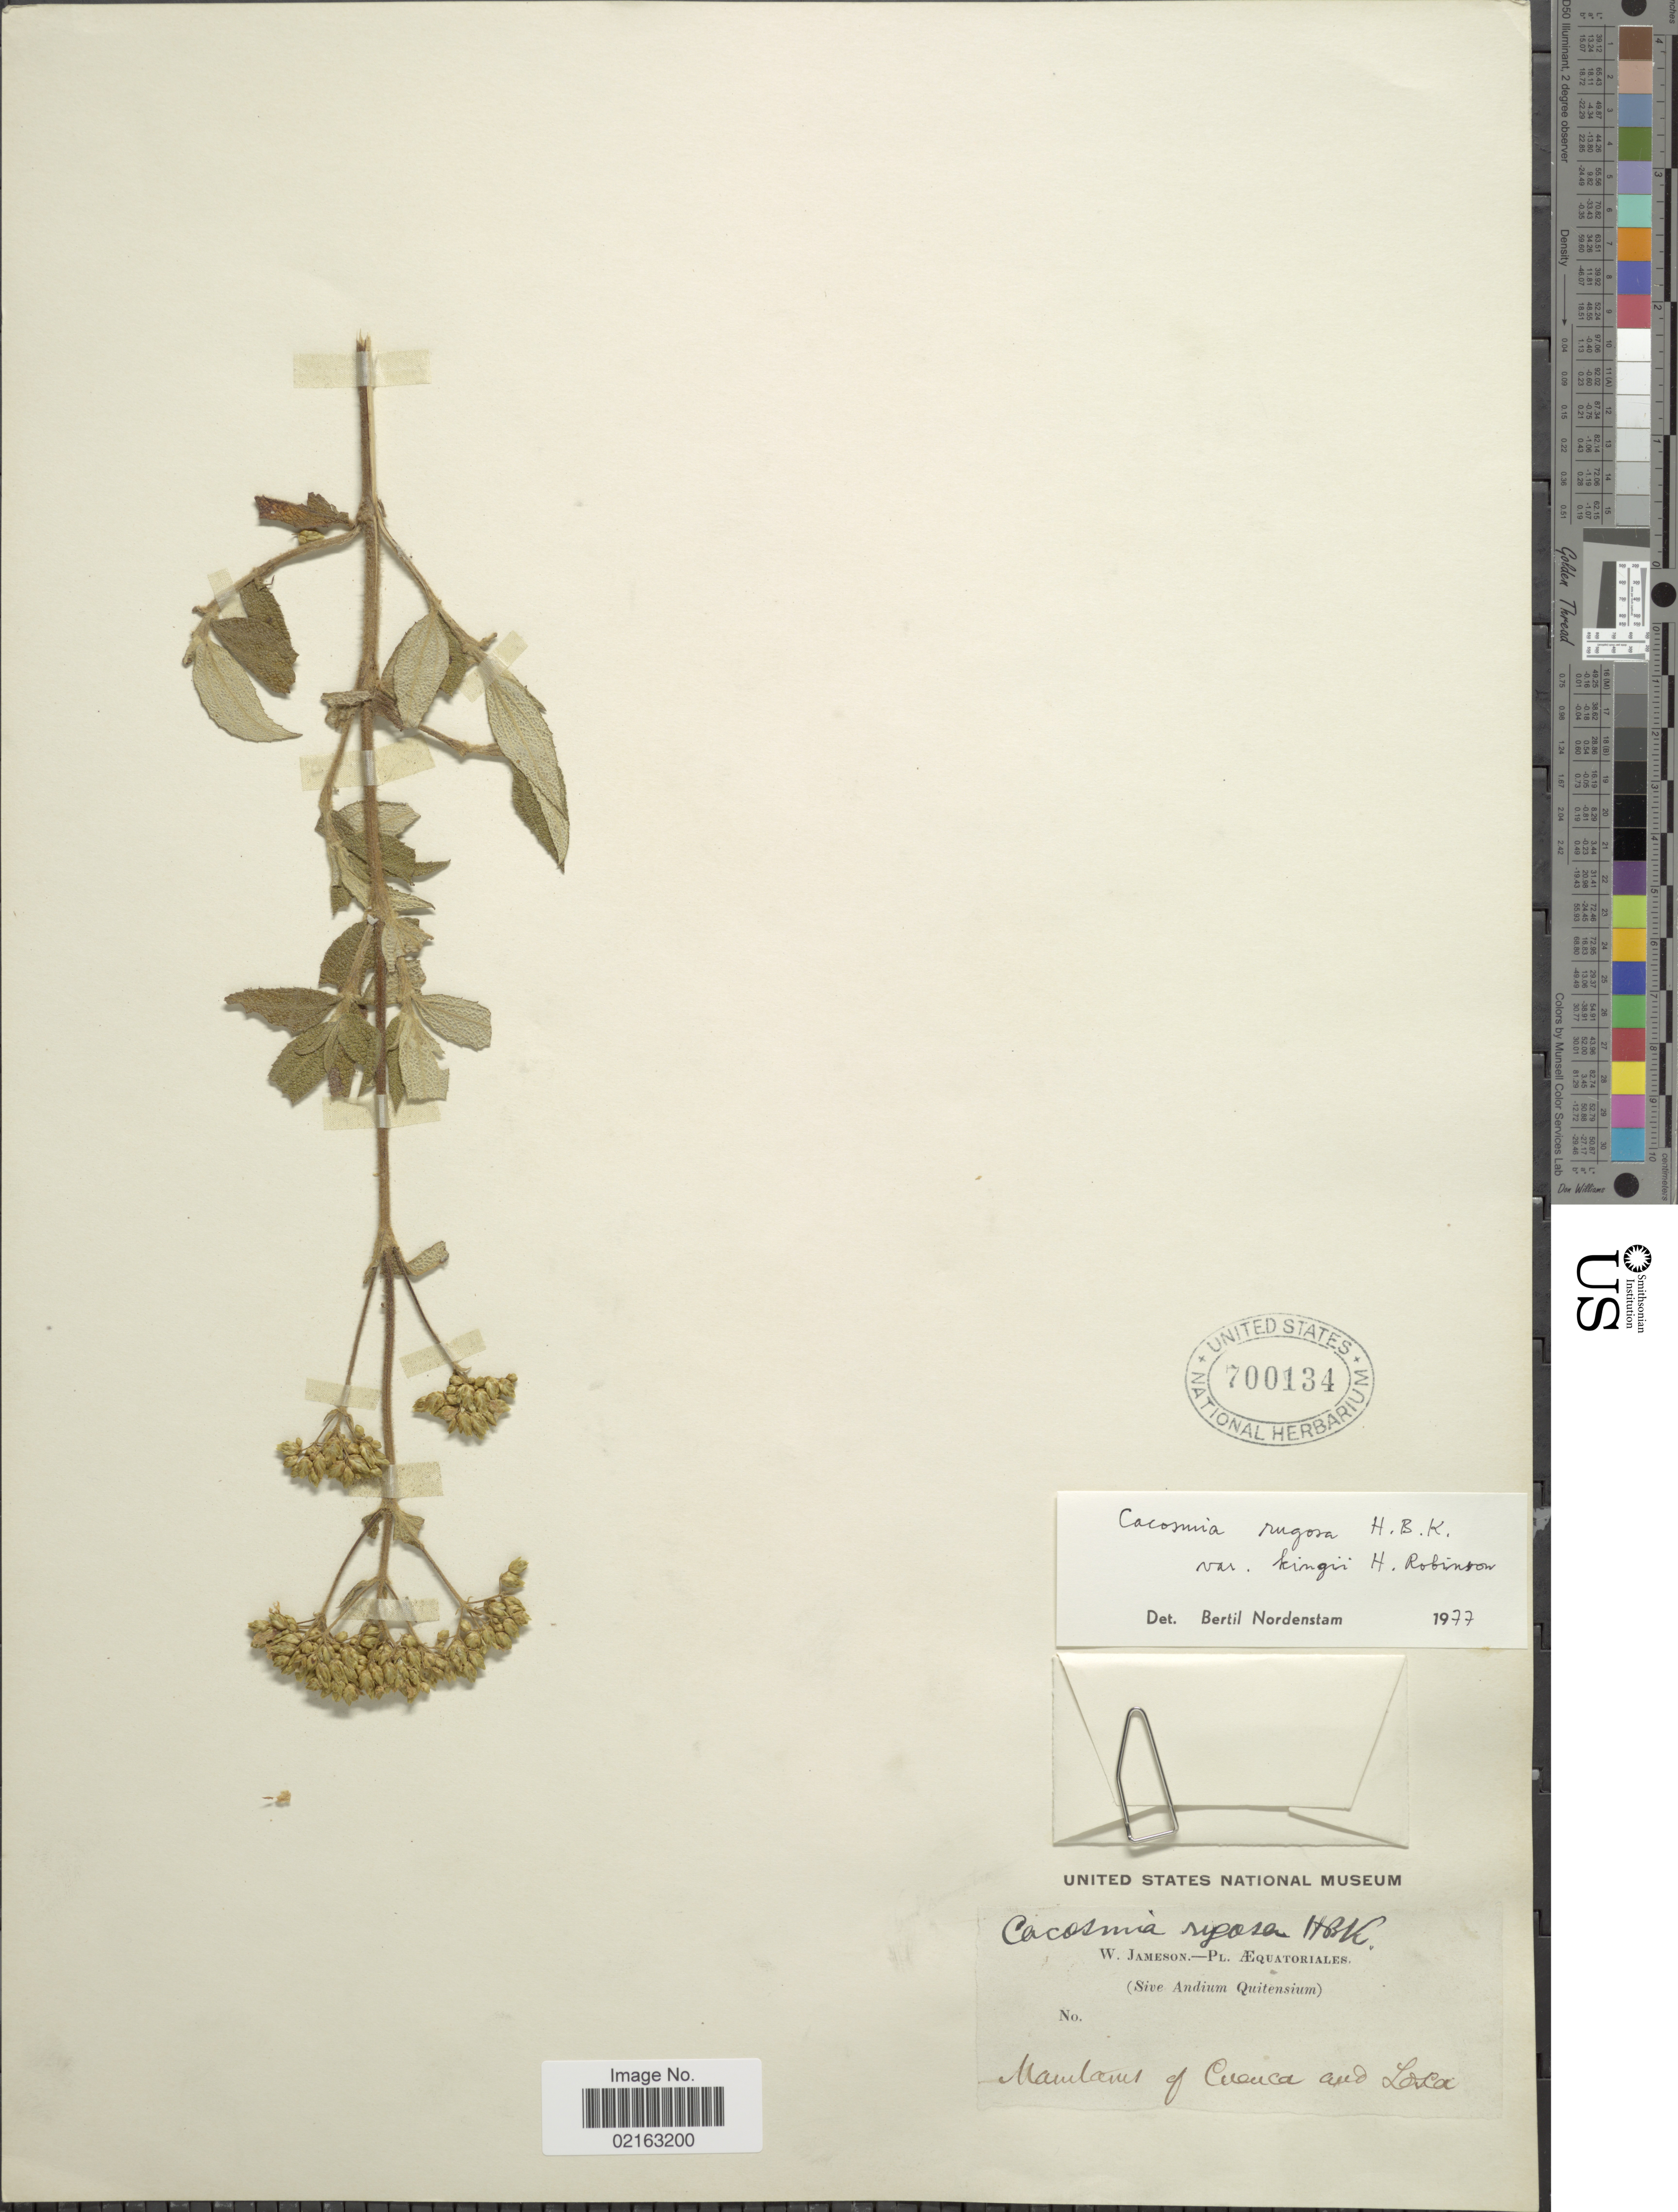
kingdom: Plantae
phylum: Tracheophyta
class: Magnoliopsida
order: Asterales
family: Asteraceae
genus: Cacosmia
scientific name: Cacosmia rugosa var. kingii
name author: H. Rob.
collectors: W. Jameson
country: Ecuador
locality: Mountains of Cuenca and Loja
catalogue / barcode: US 700134